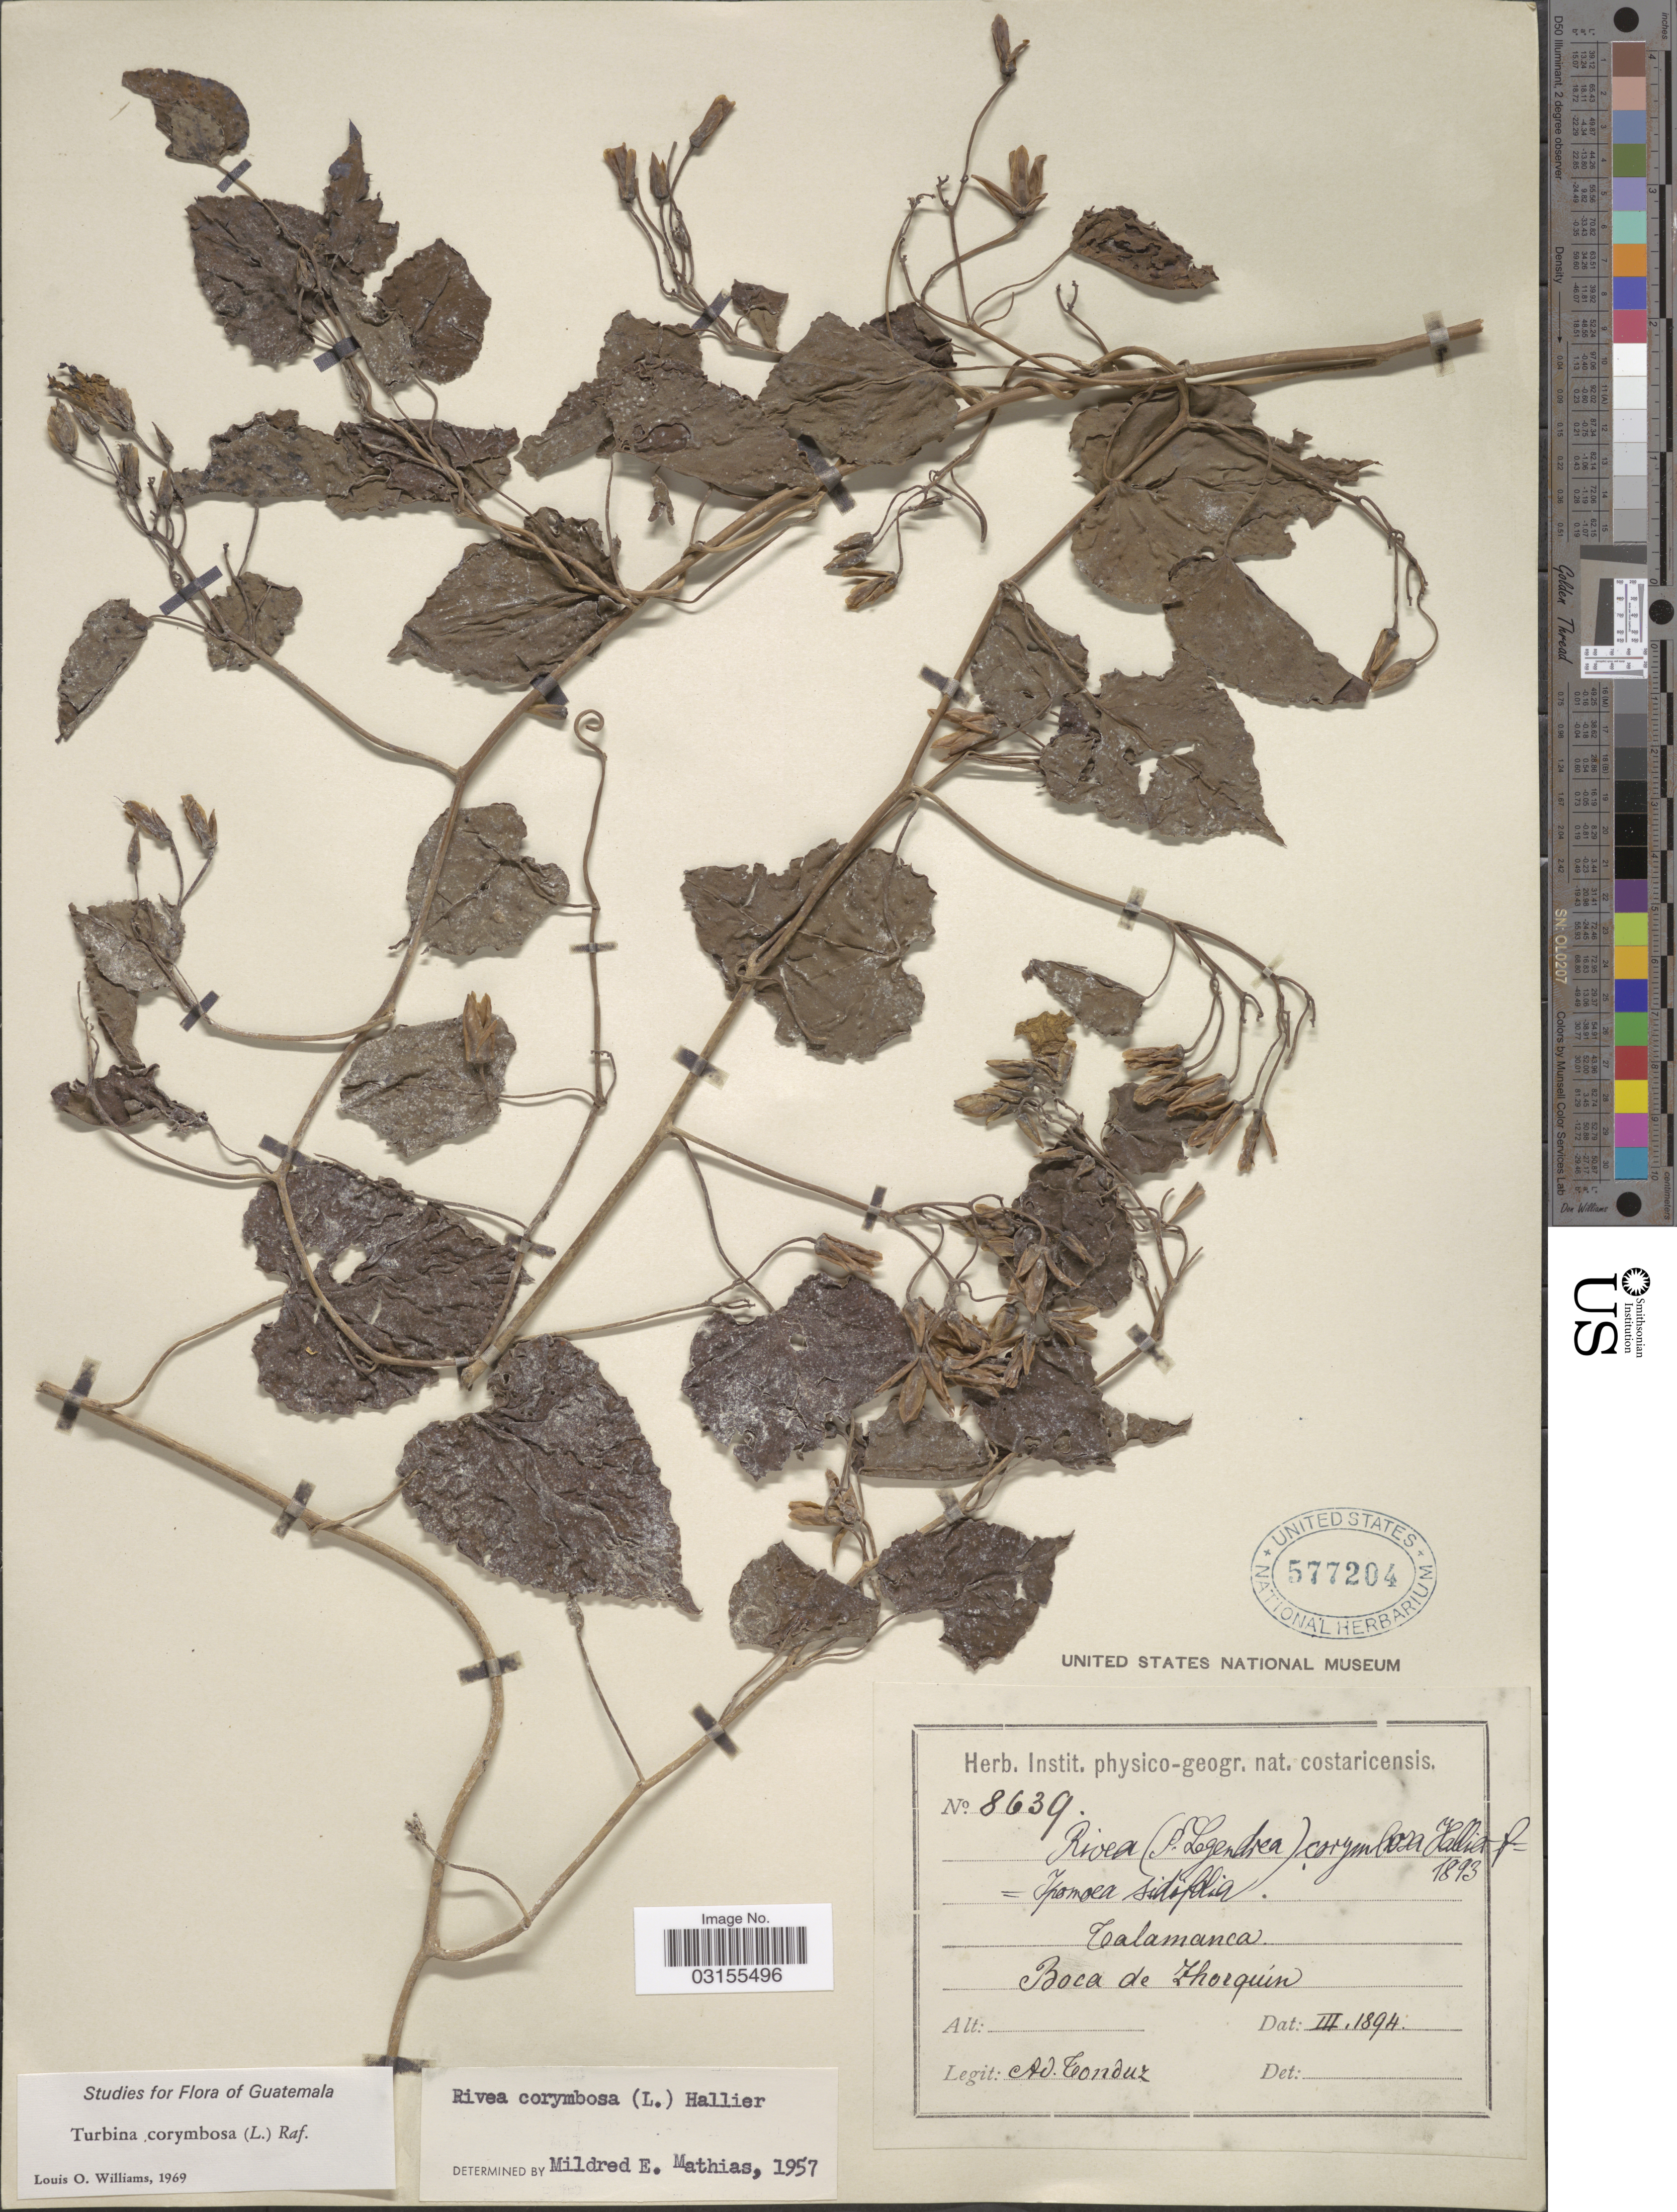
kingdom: Plantae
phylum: Tracheophyta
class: Magnoliopsida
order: Solanales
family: Convolvulaceae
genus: Turbina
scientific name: Turbina corymbosa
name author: (L.) Raf.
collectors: A. Tonduz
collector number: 8639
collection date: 1894-03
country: Costa Rica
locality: Talamanca. Boca de Zhorquín.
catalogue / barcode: US 577204